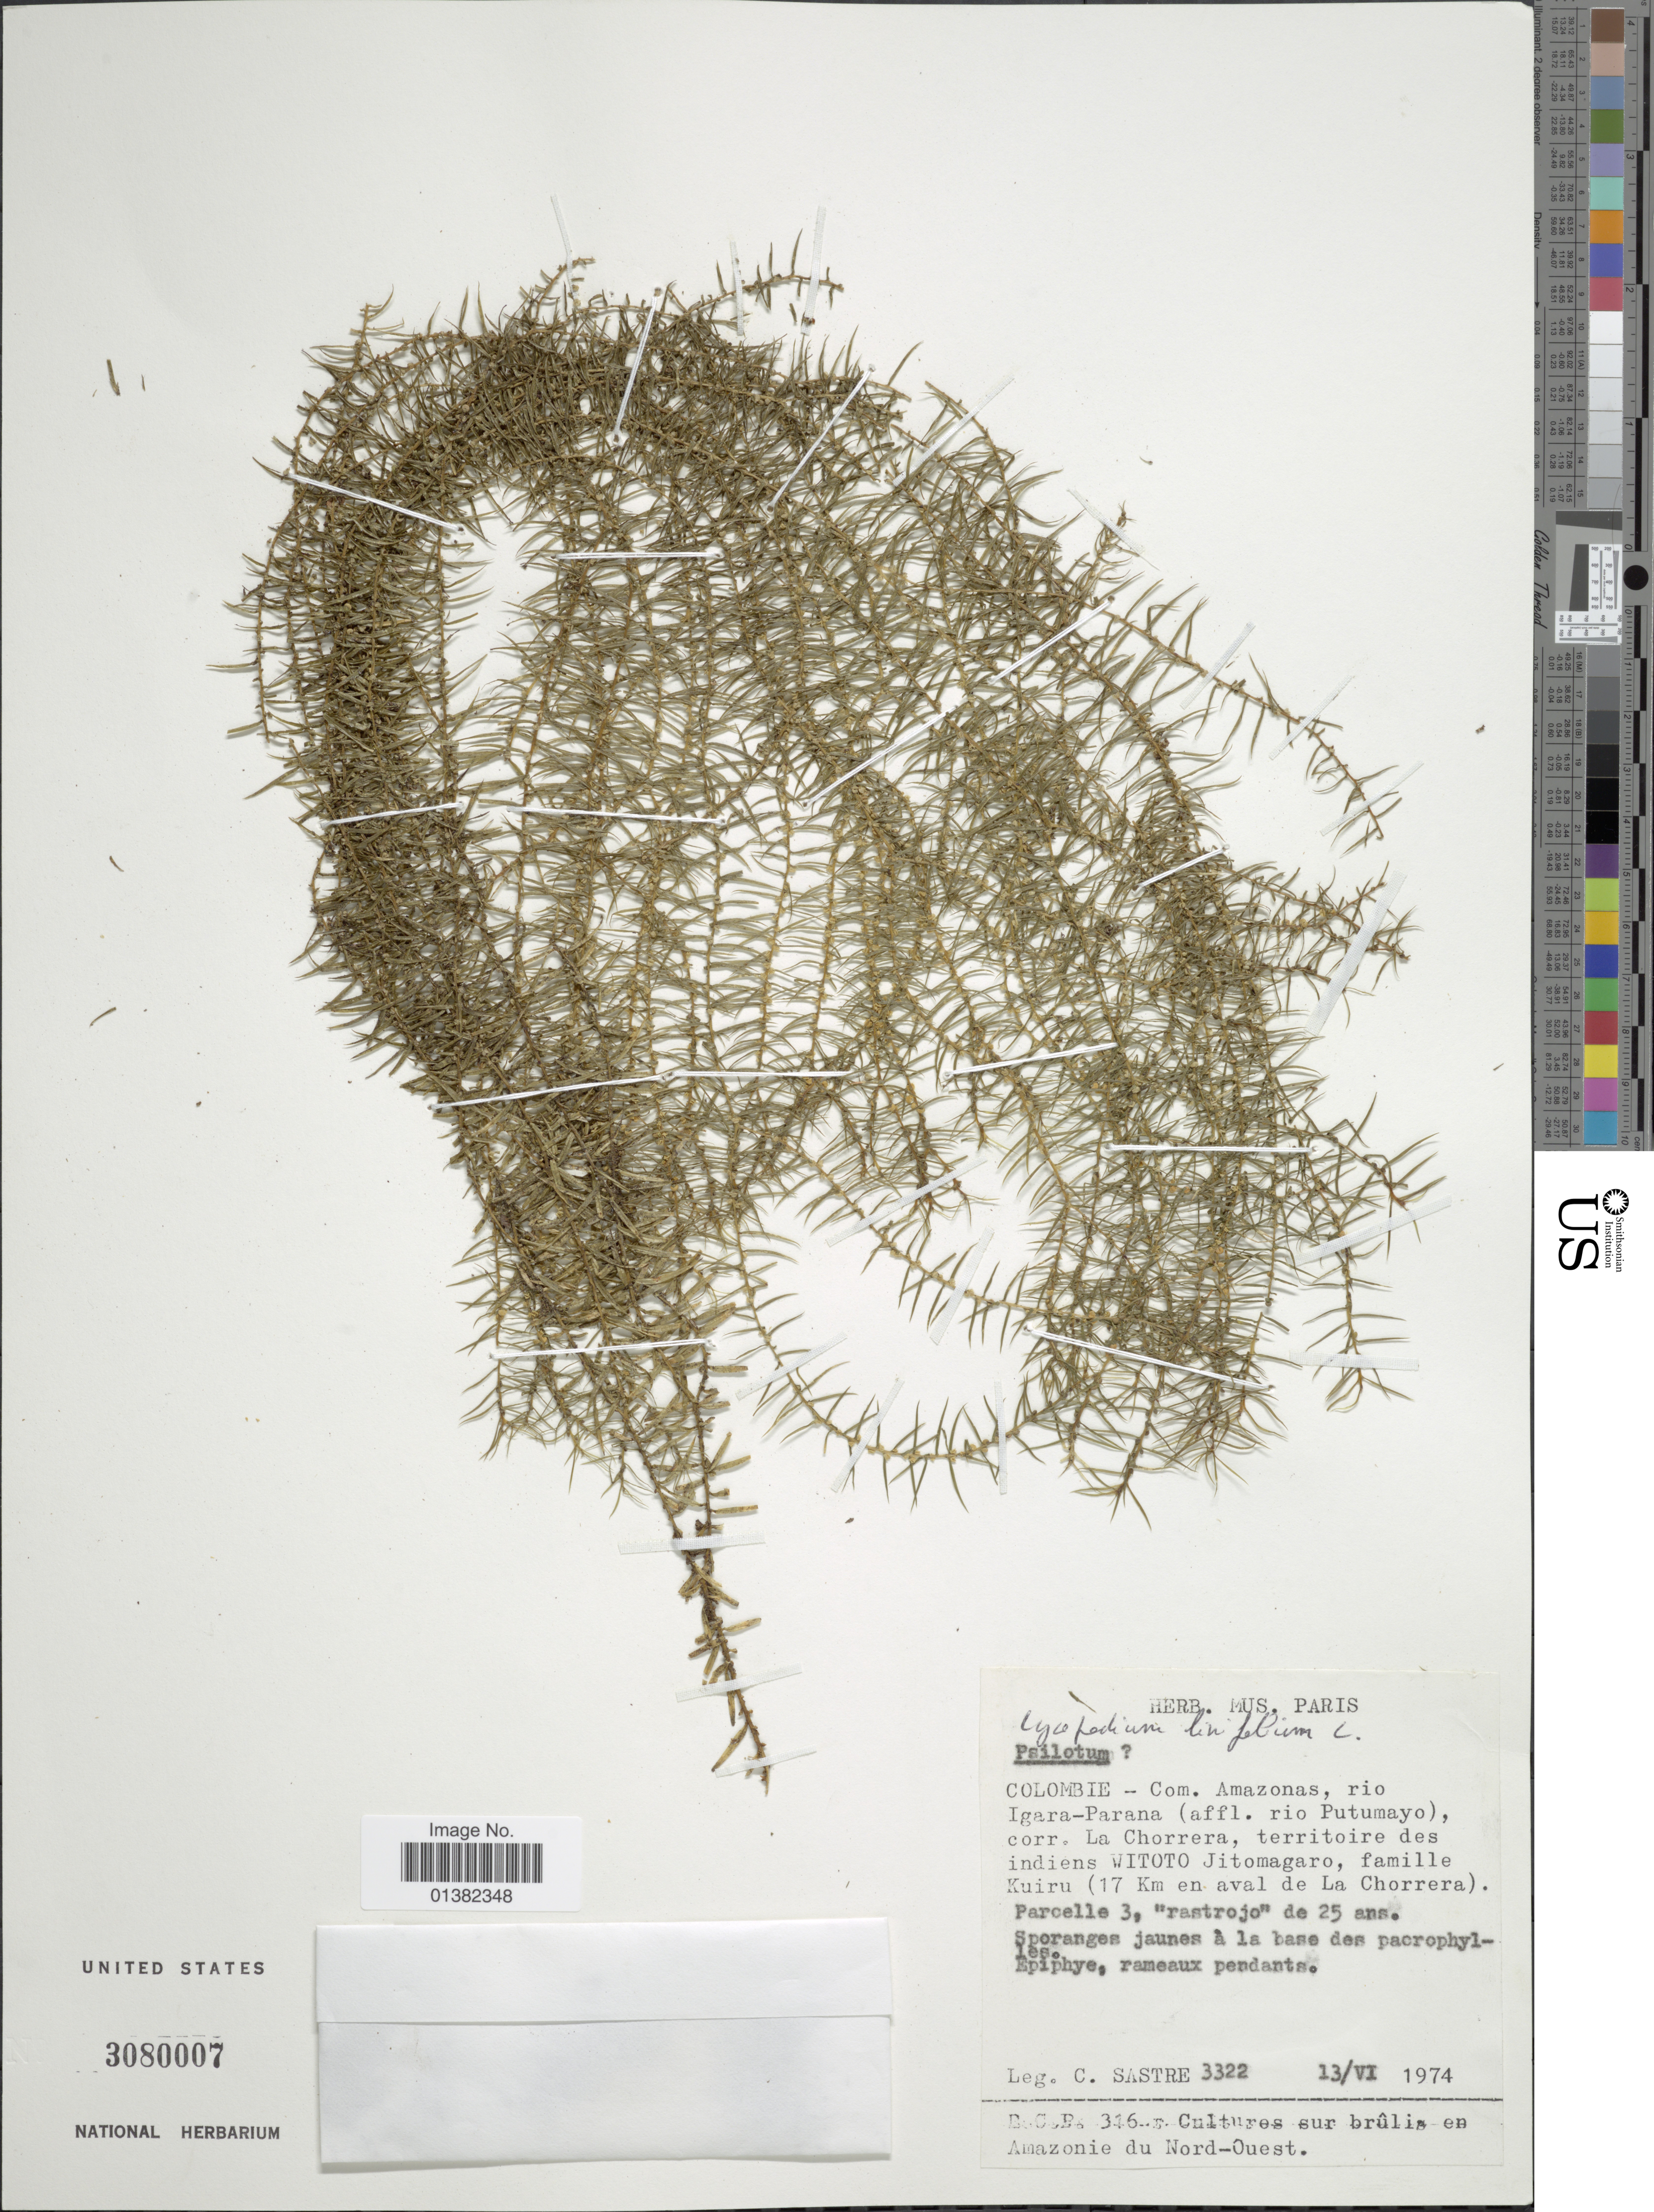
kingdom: Plantae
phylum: Tracheophyta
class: Lycopodiopsida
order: Lycopodiales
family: Lycopodiaceae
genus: Phlegmariurus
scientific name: Phlegmariurus linifolius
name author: (L.) B. Øllg.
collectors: C. Sastre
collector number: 3322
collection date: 1974-06-13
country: Colombia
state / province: Amazônas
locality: Rio Igara-Parana (affl. rio Putumayo), corr. La Chorrera, territoire des indiens WITOTO Jitomagaro, famille Kuiru (17 Km en aval de La Chorrera)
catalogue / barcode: US 3080007